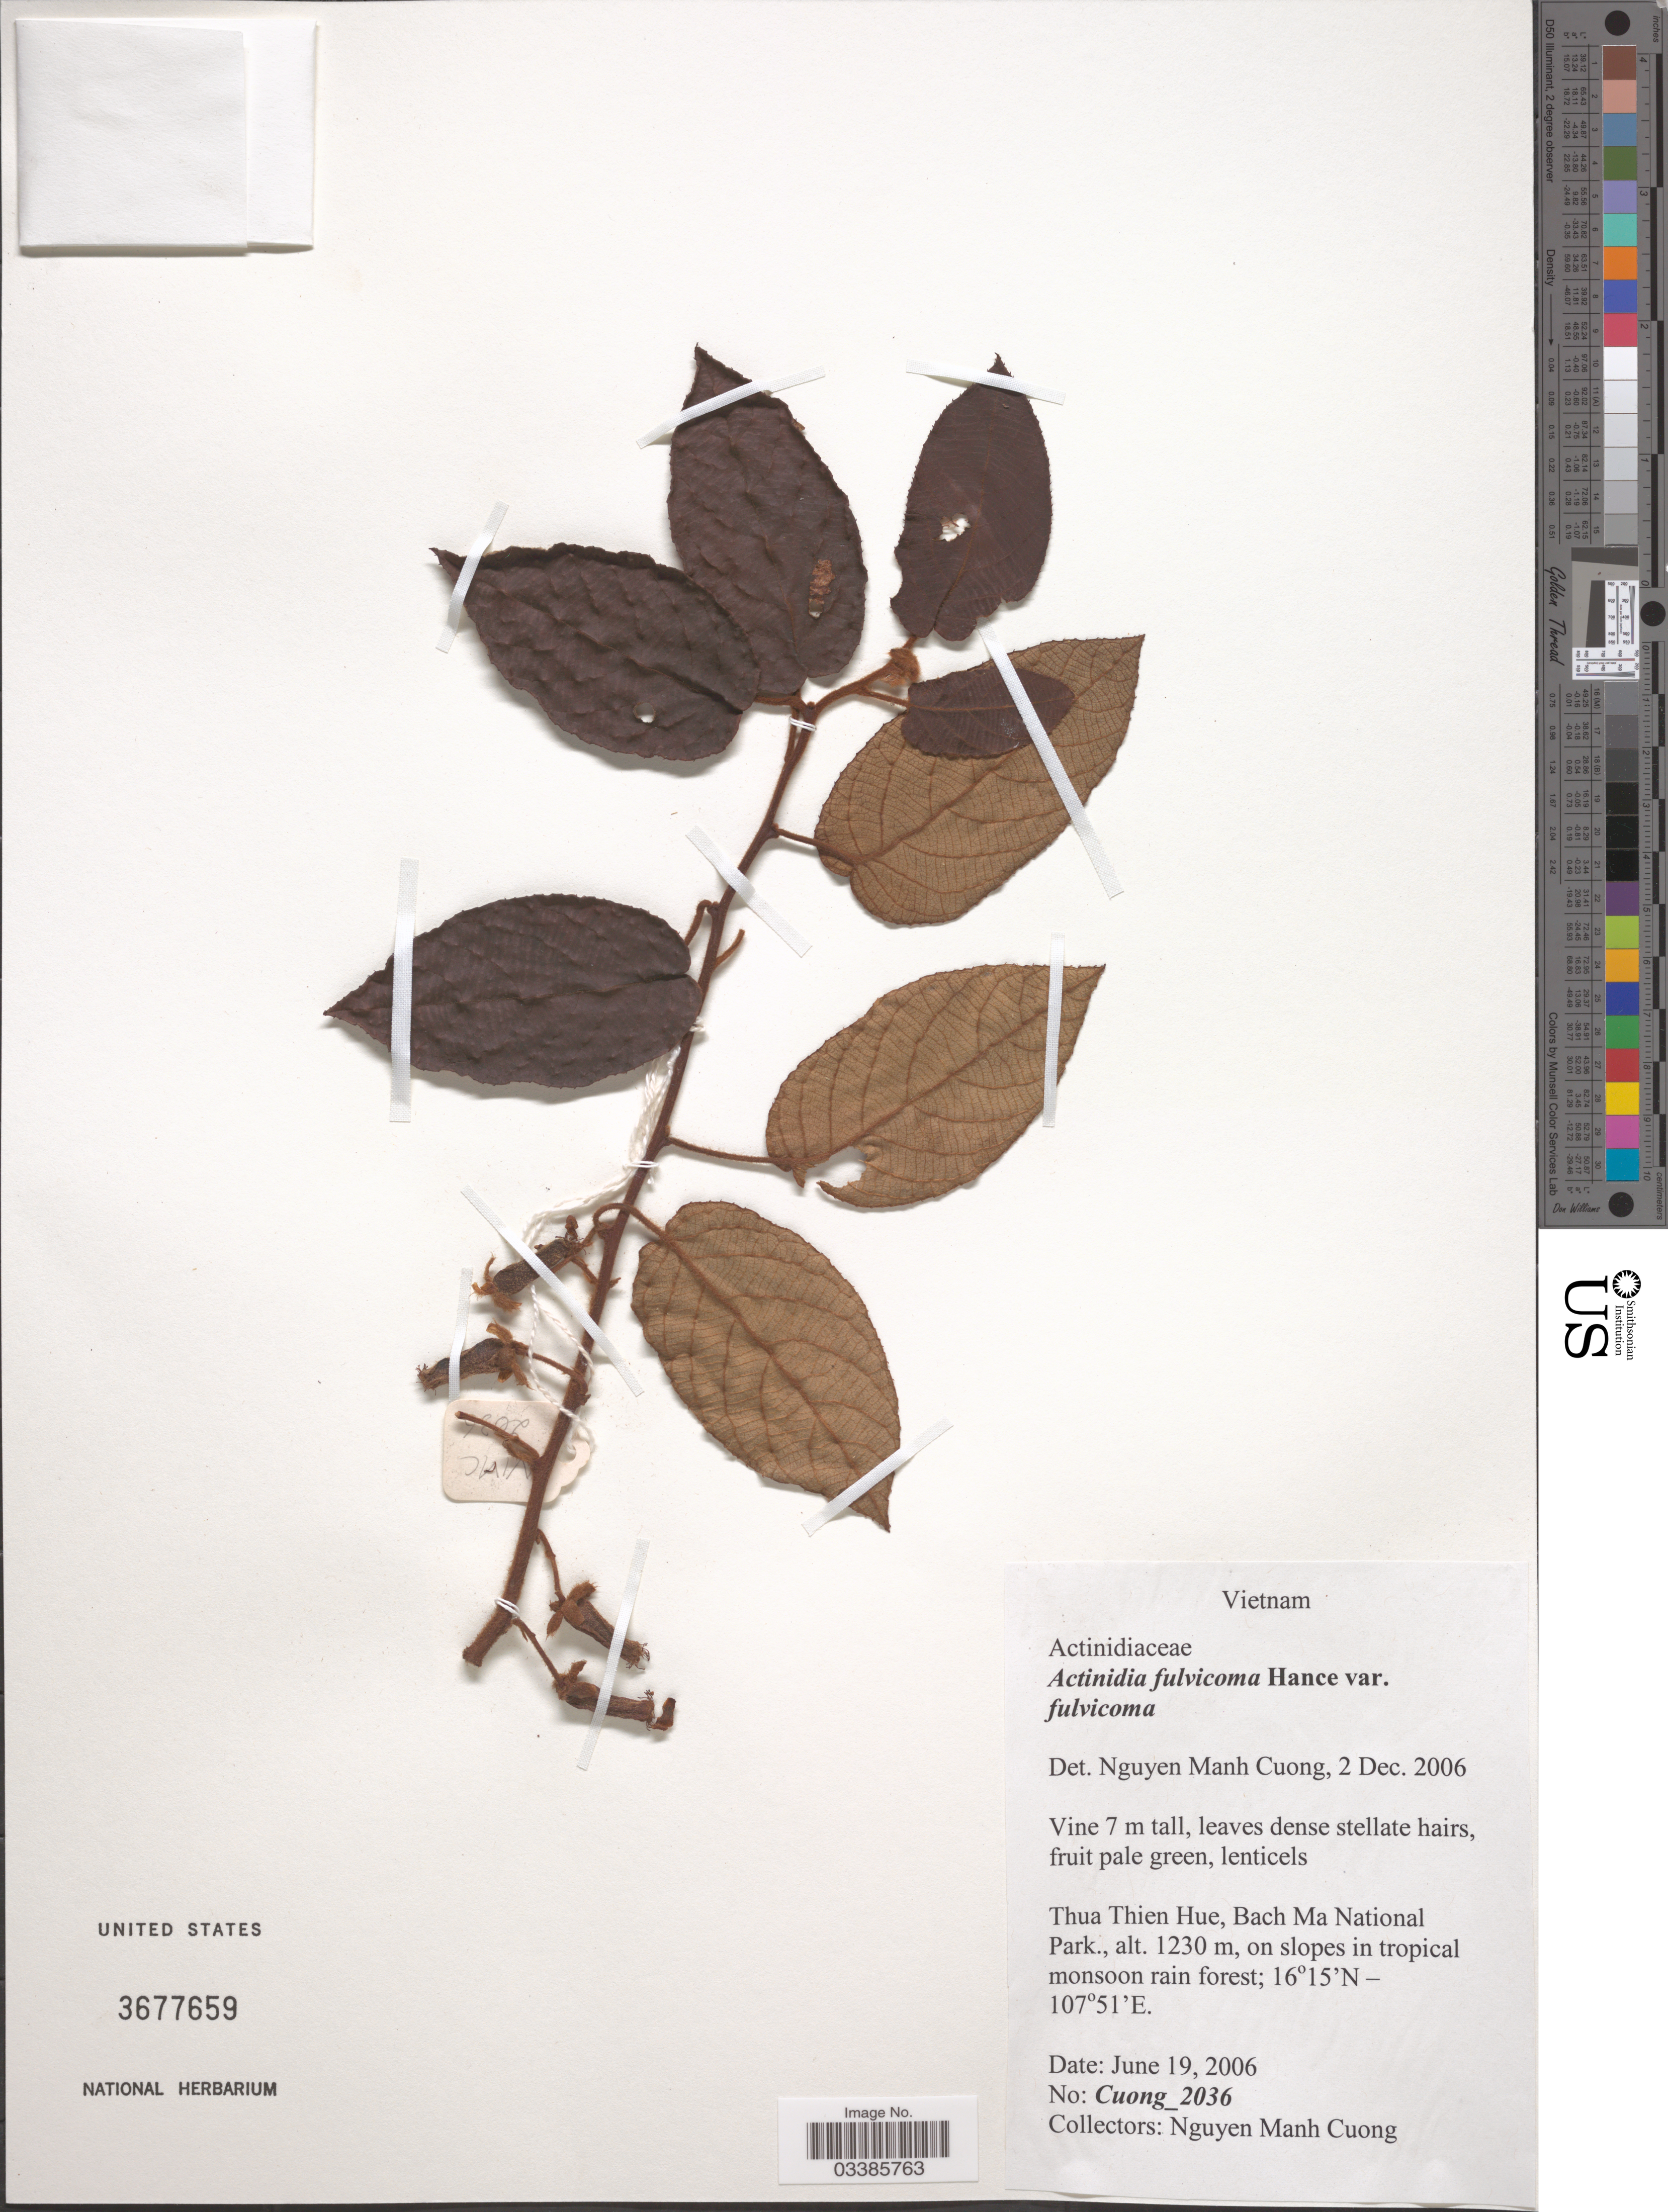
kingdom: Plantae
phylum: Tracheophyta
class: Magnoliopsida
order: Ericales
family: Actinidiaceae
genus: Actinidia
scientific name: Actinidia fulvicoma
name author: Hance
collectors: N. M. Cuong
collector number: Cuong_2036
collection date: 2006-06-19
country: Vietnam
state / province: Thua Thien-Hue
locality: Bach Ma National Park, on slopes in tropical monsoon rain forest.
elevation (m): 1230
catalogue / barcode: US 3677659